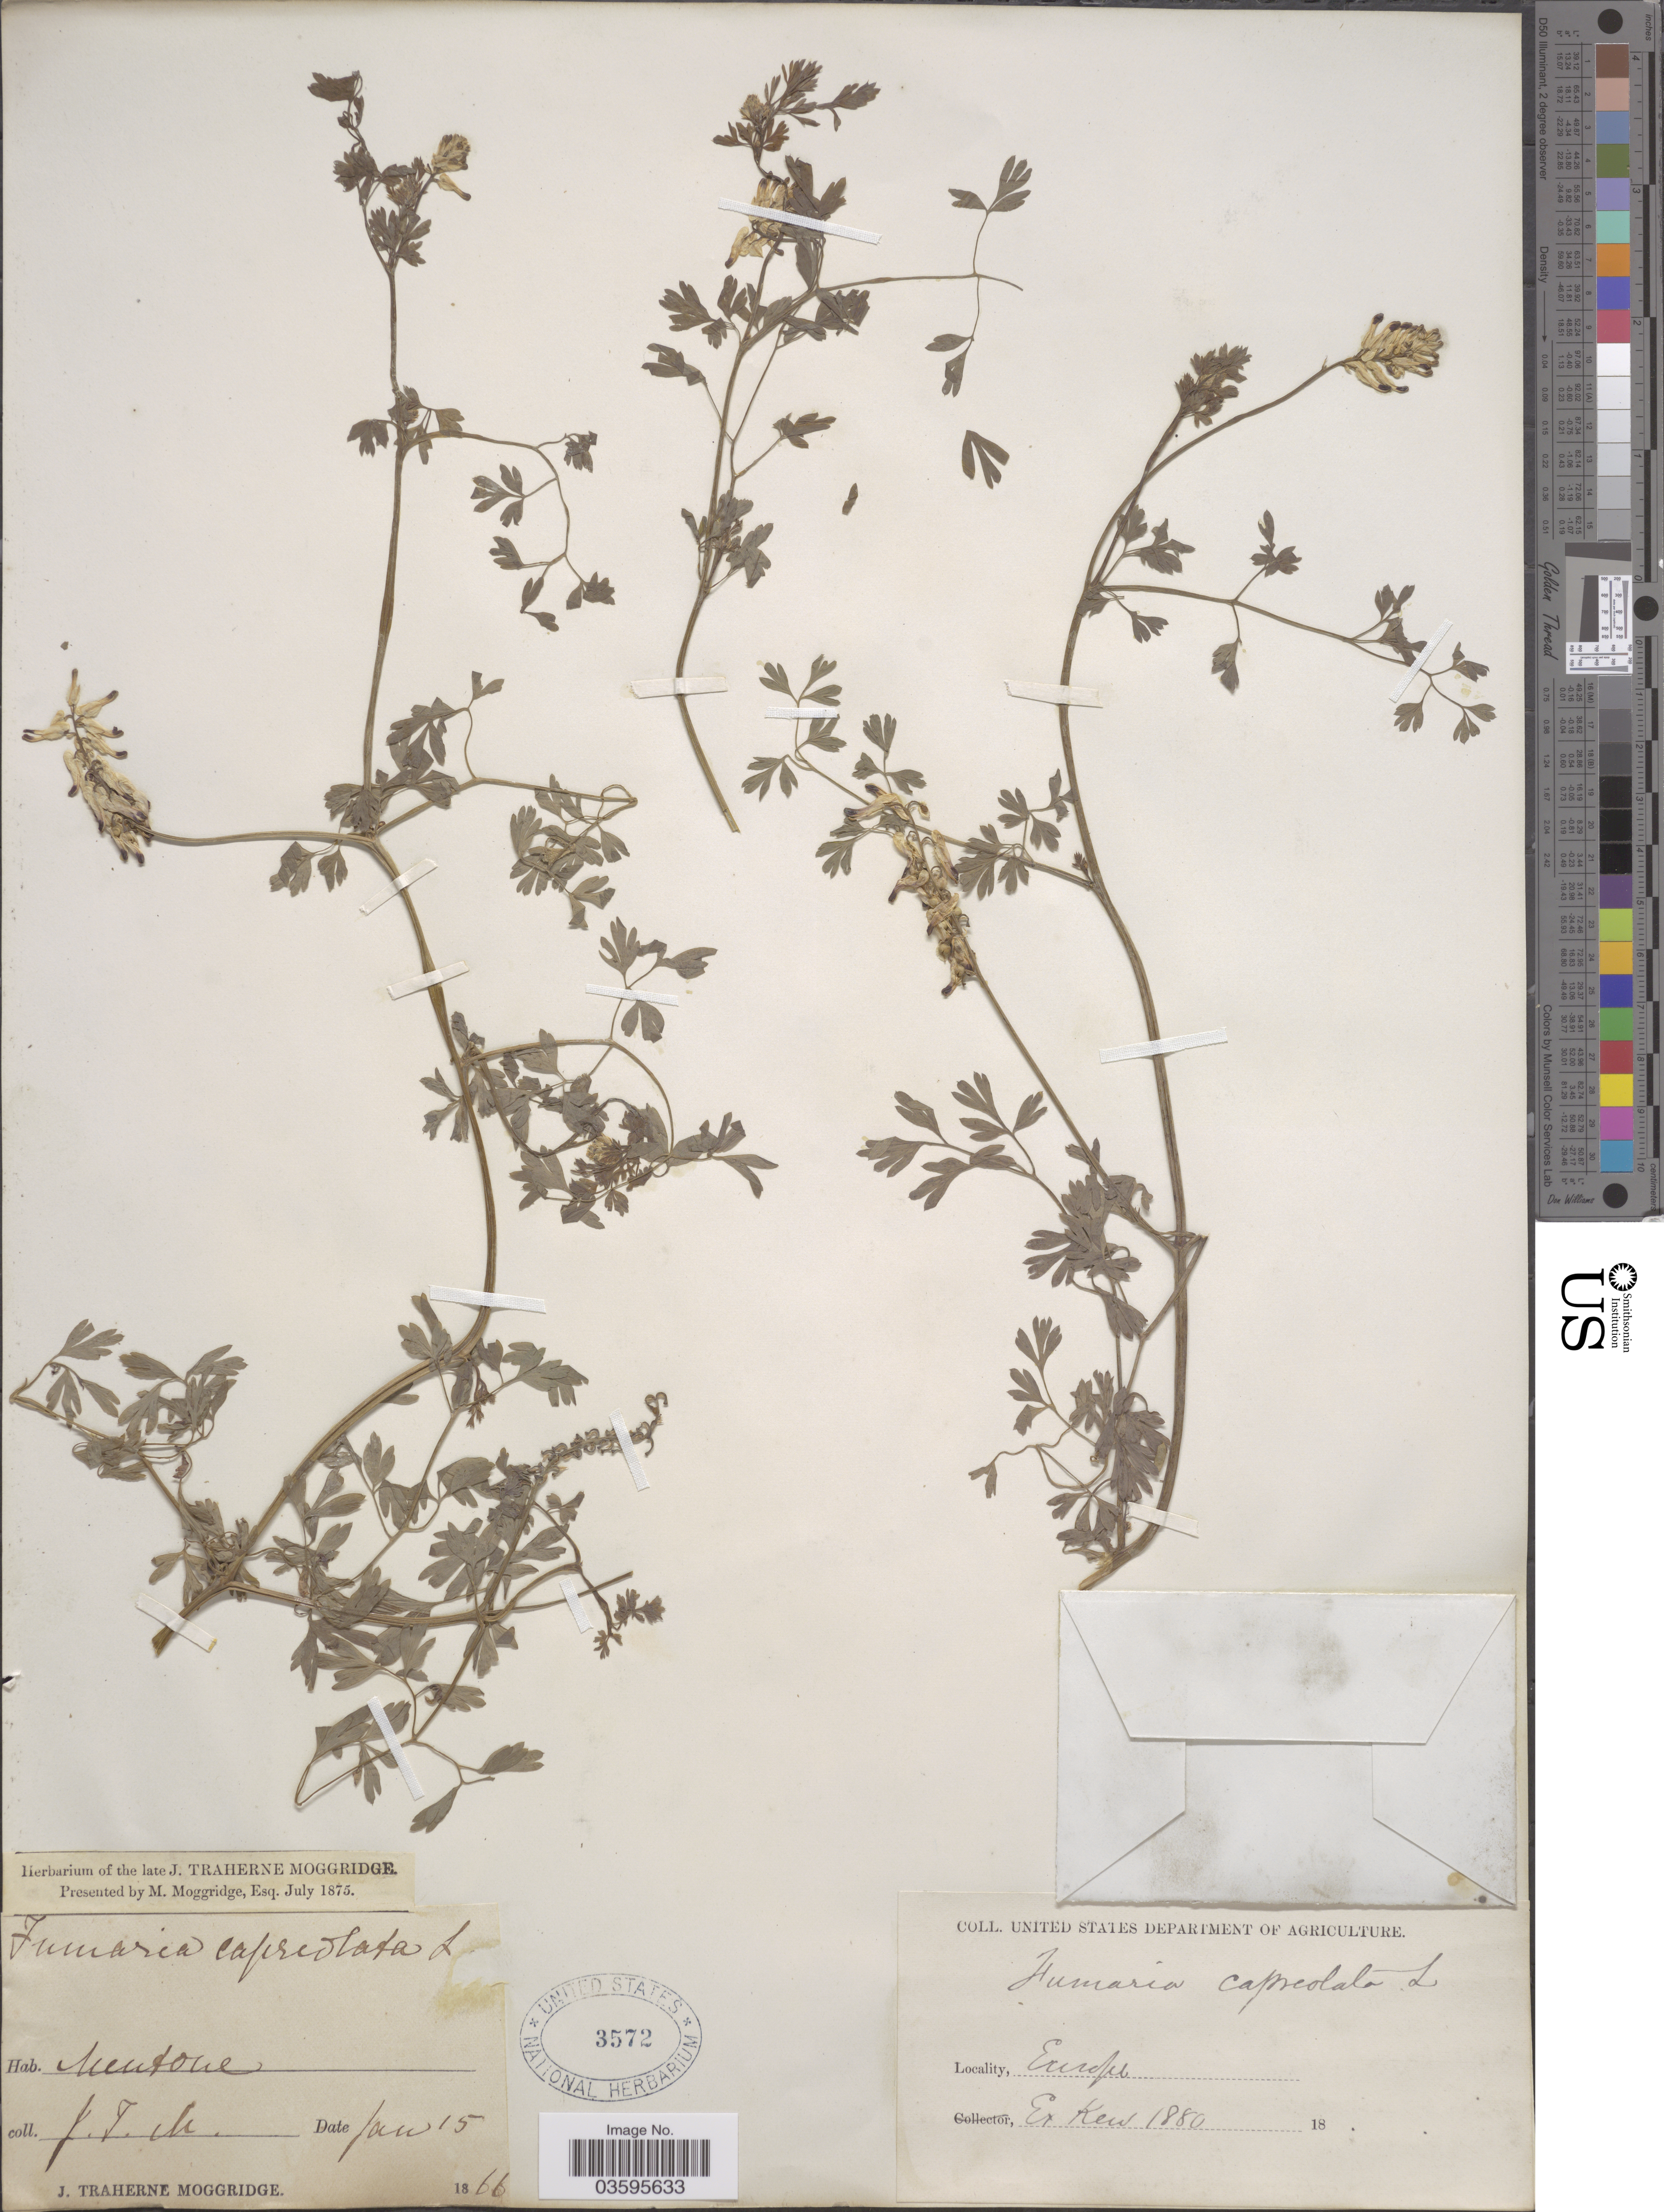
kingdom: Plantae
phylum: Tracheophyta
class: Magnoliopsida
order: Ranunculales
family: Papaveraceae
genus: Fumaria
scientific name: Fumaria capreolata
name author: L.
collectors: J. T. Moggridge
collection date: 1866-01-15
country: France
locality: Mentone.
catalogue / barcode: US 3572